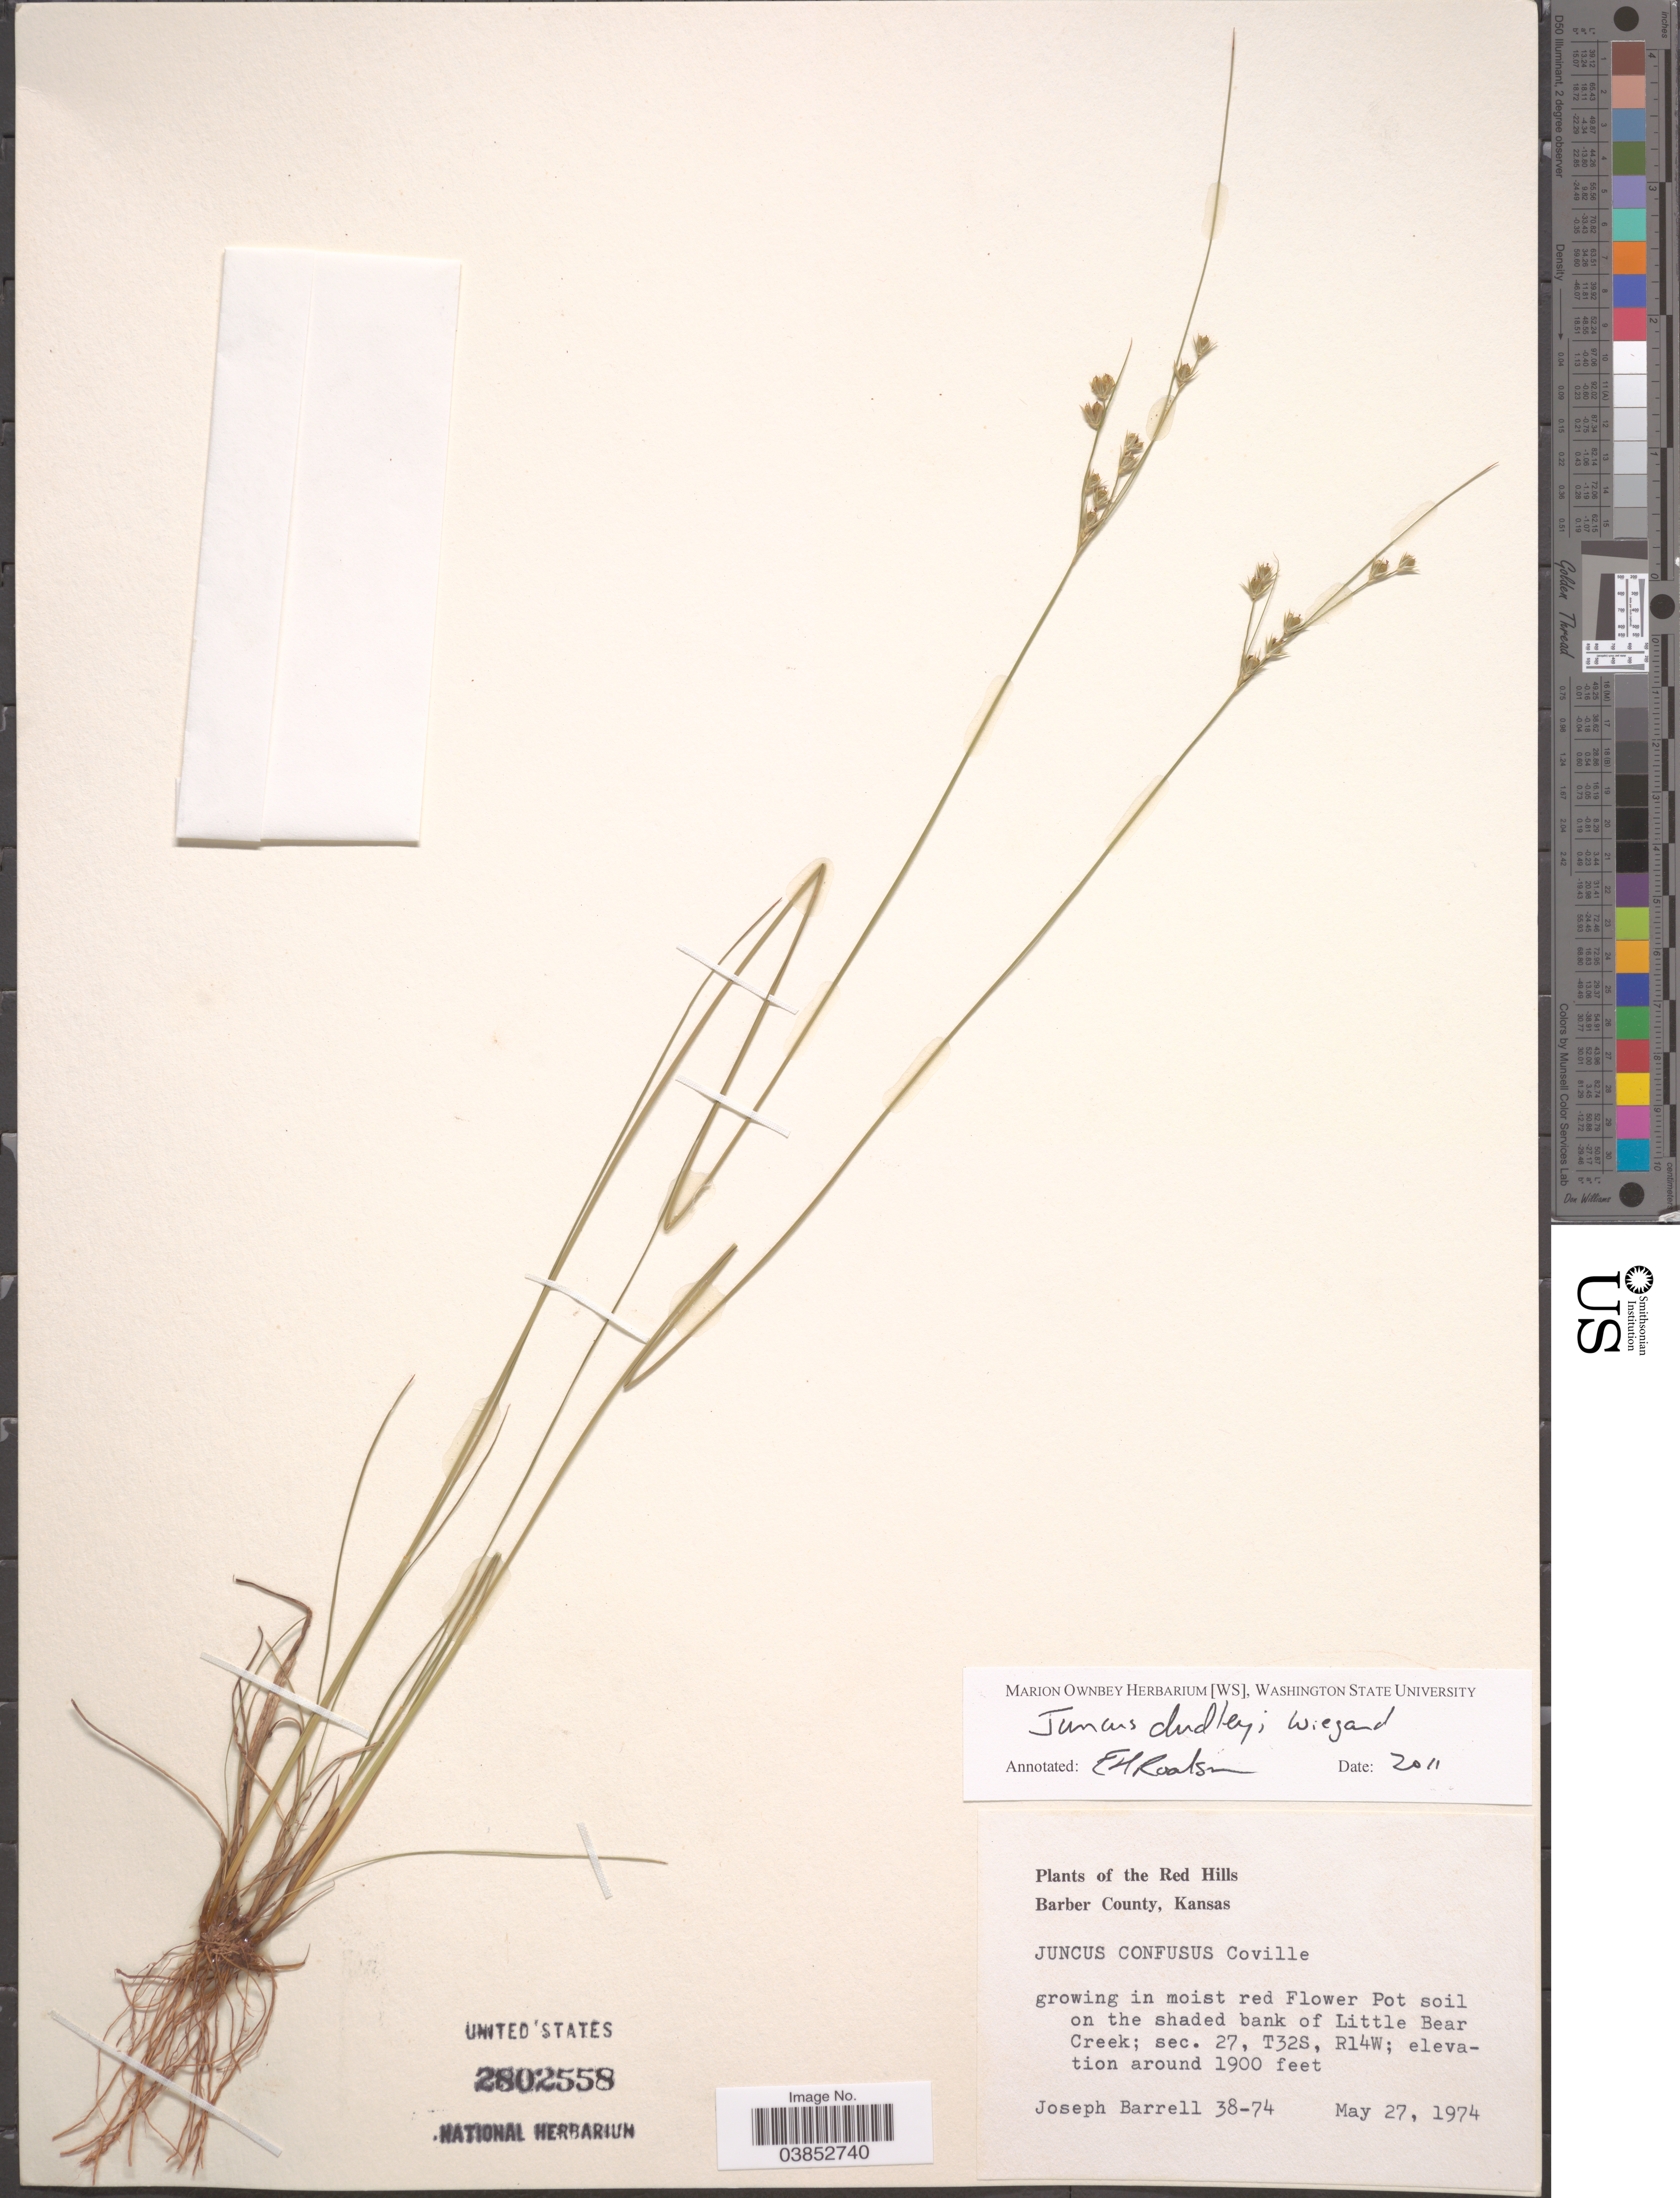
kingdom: Plantae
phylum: Tracheophyta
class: Liliopsida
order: Poales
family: Juncaceae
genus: Juncus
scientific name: Juncus dudleyi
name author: Wiegand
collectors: J. Barrell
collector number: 38-74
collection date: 1974-05-27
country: United States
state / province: Kansas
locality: The Red Hills. Barber County. Little Bear Creek; sec. 27, T32S, R14W.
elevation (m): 579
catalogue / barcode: US 2802558